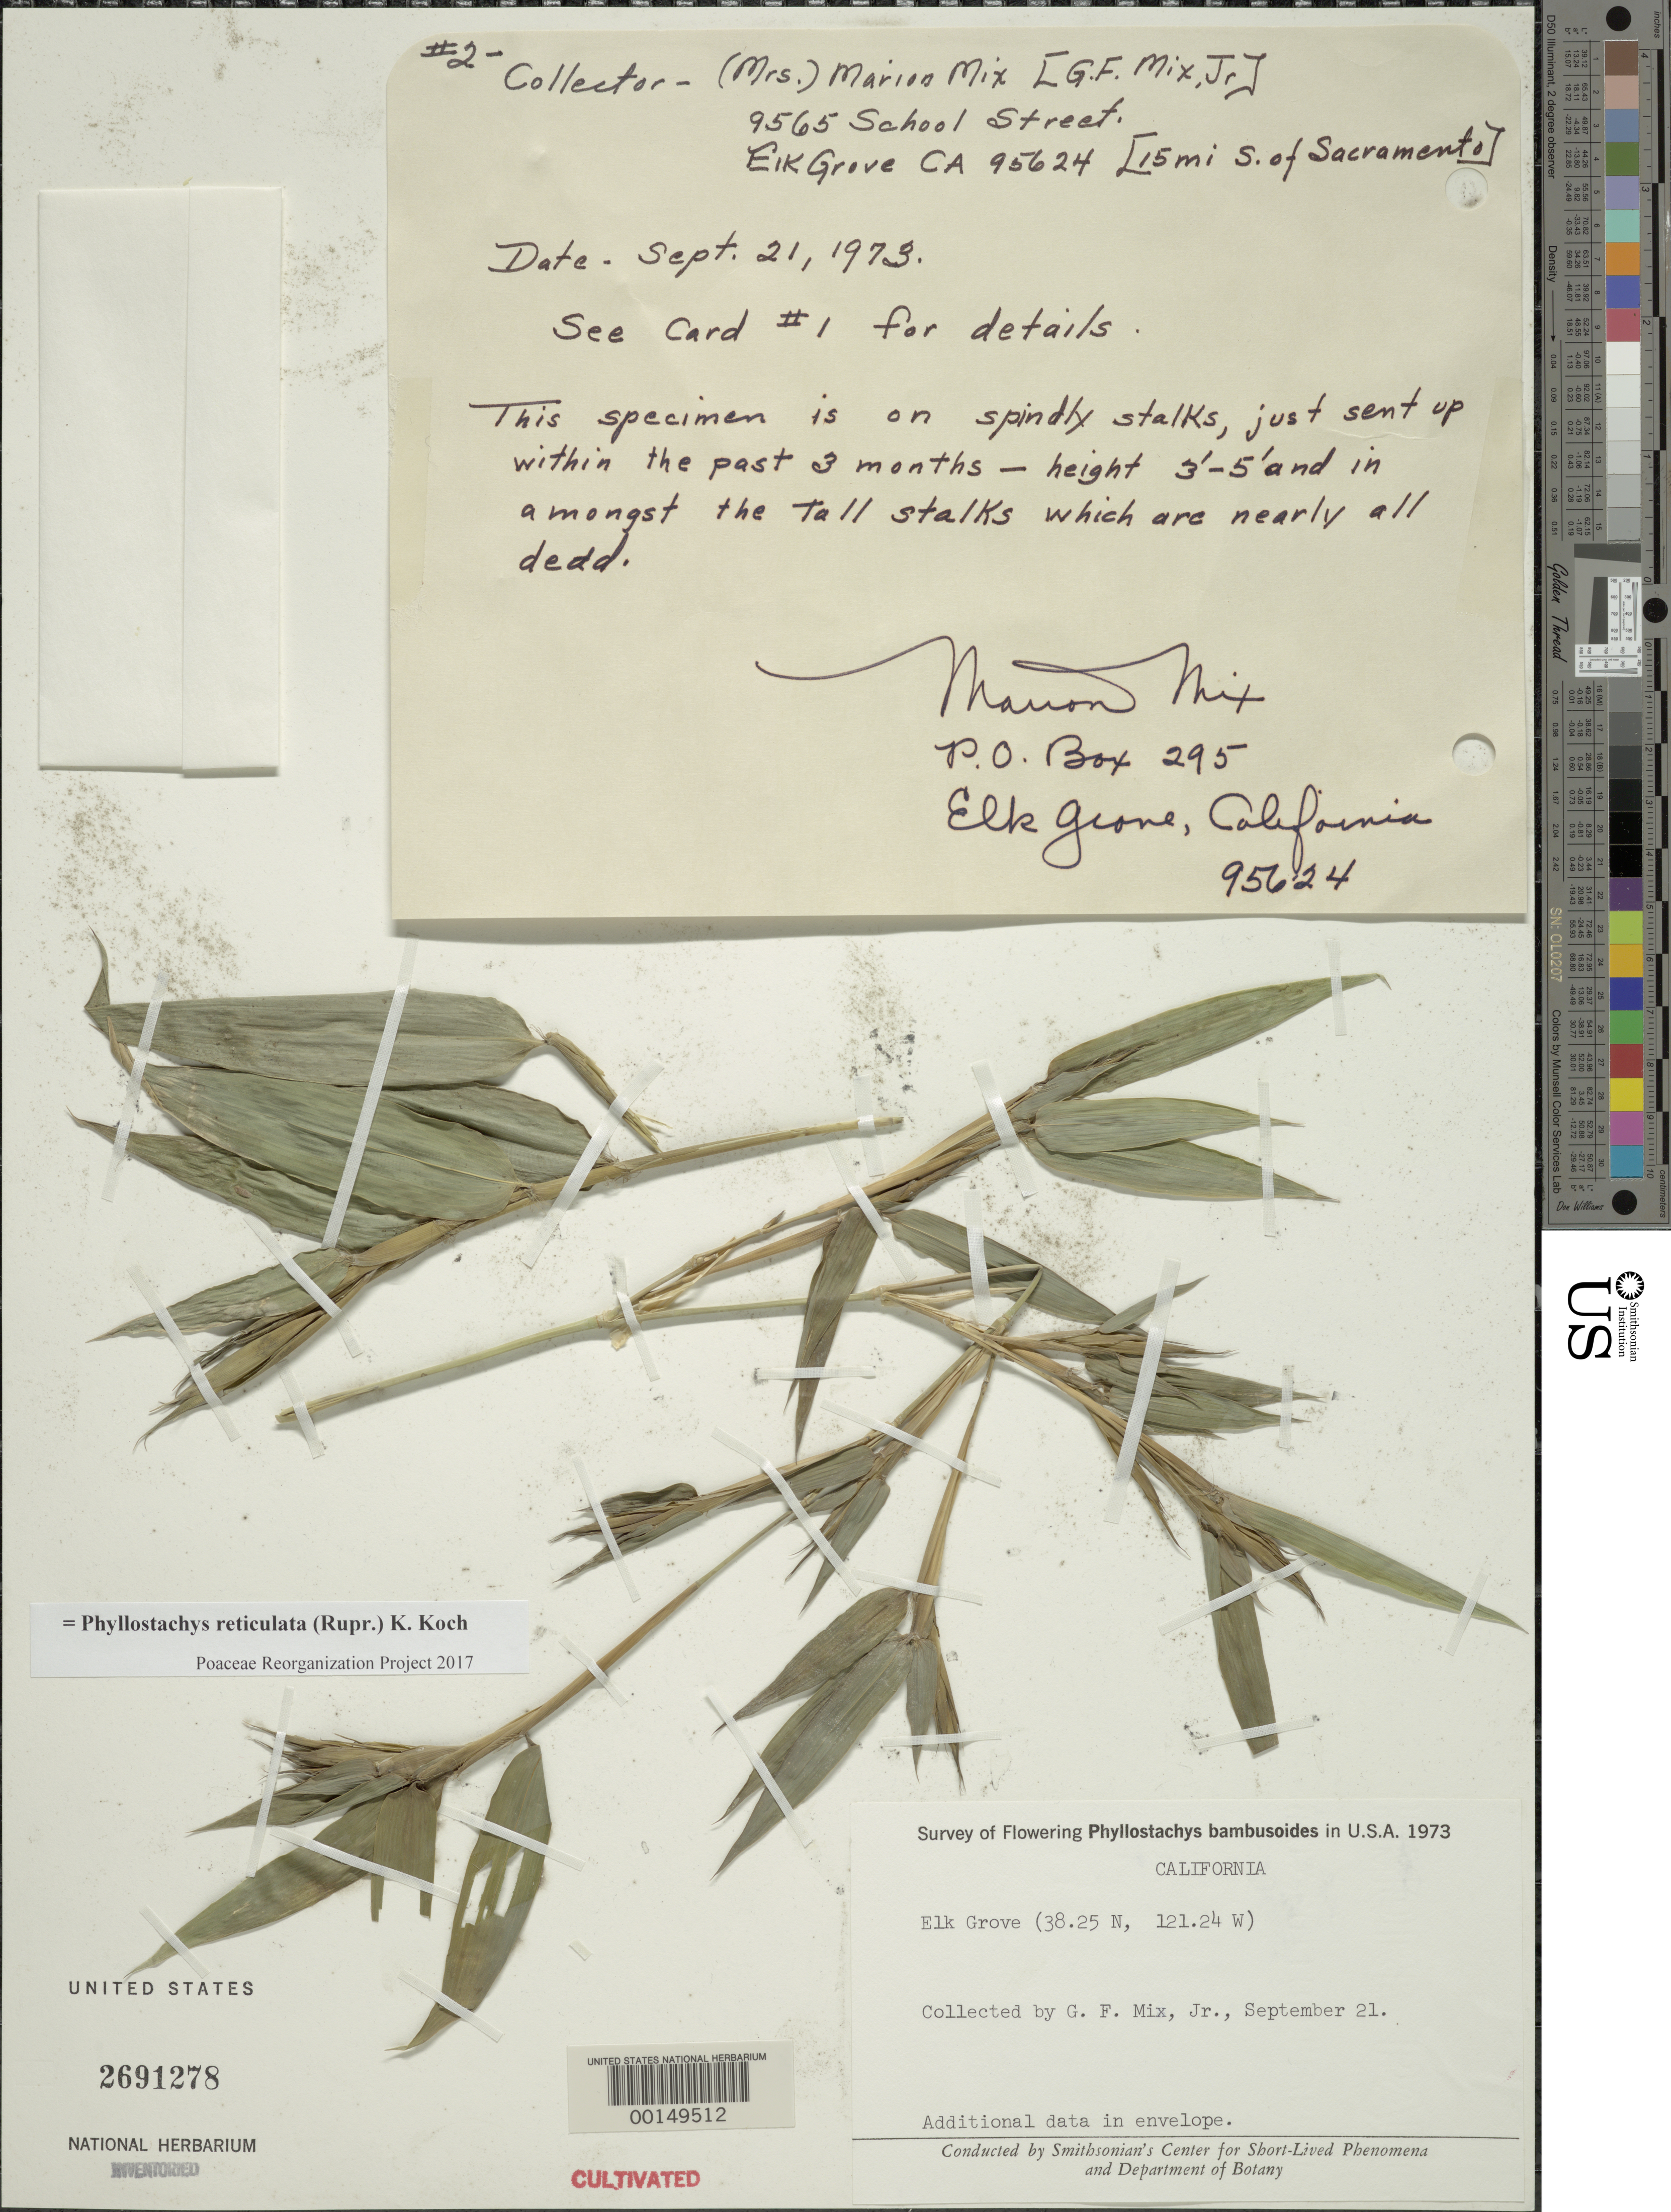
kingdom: Plantae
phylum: Tracheophyta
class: Liliopsida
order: Poales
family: Poaceae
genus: Phyllostachys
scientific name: Phyllostachys reticulata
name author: (Rupr.) K. Koch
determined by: Poaceae Reorganization Project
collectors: G. Mix Jr.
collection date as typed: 21 Sep 1973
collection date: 1973-09-21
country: United States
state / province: California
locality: Elk grove, lat. 38.25n: long. 121.24w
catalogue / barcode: US 2691278